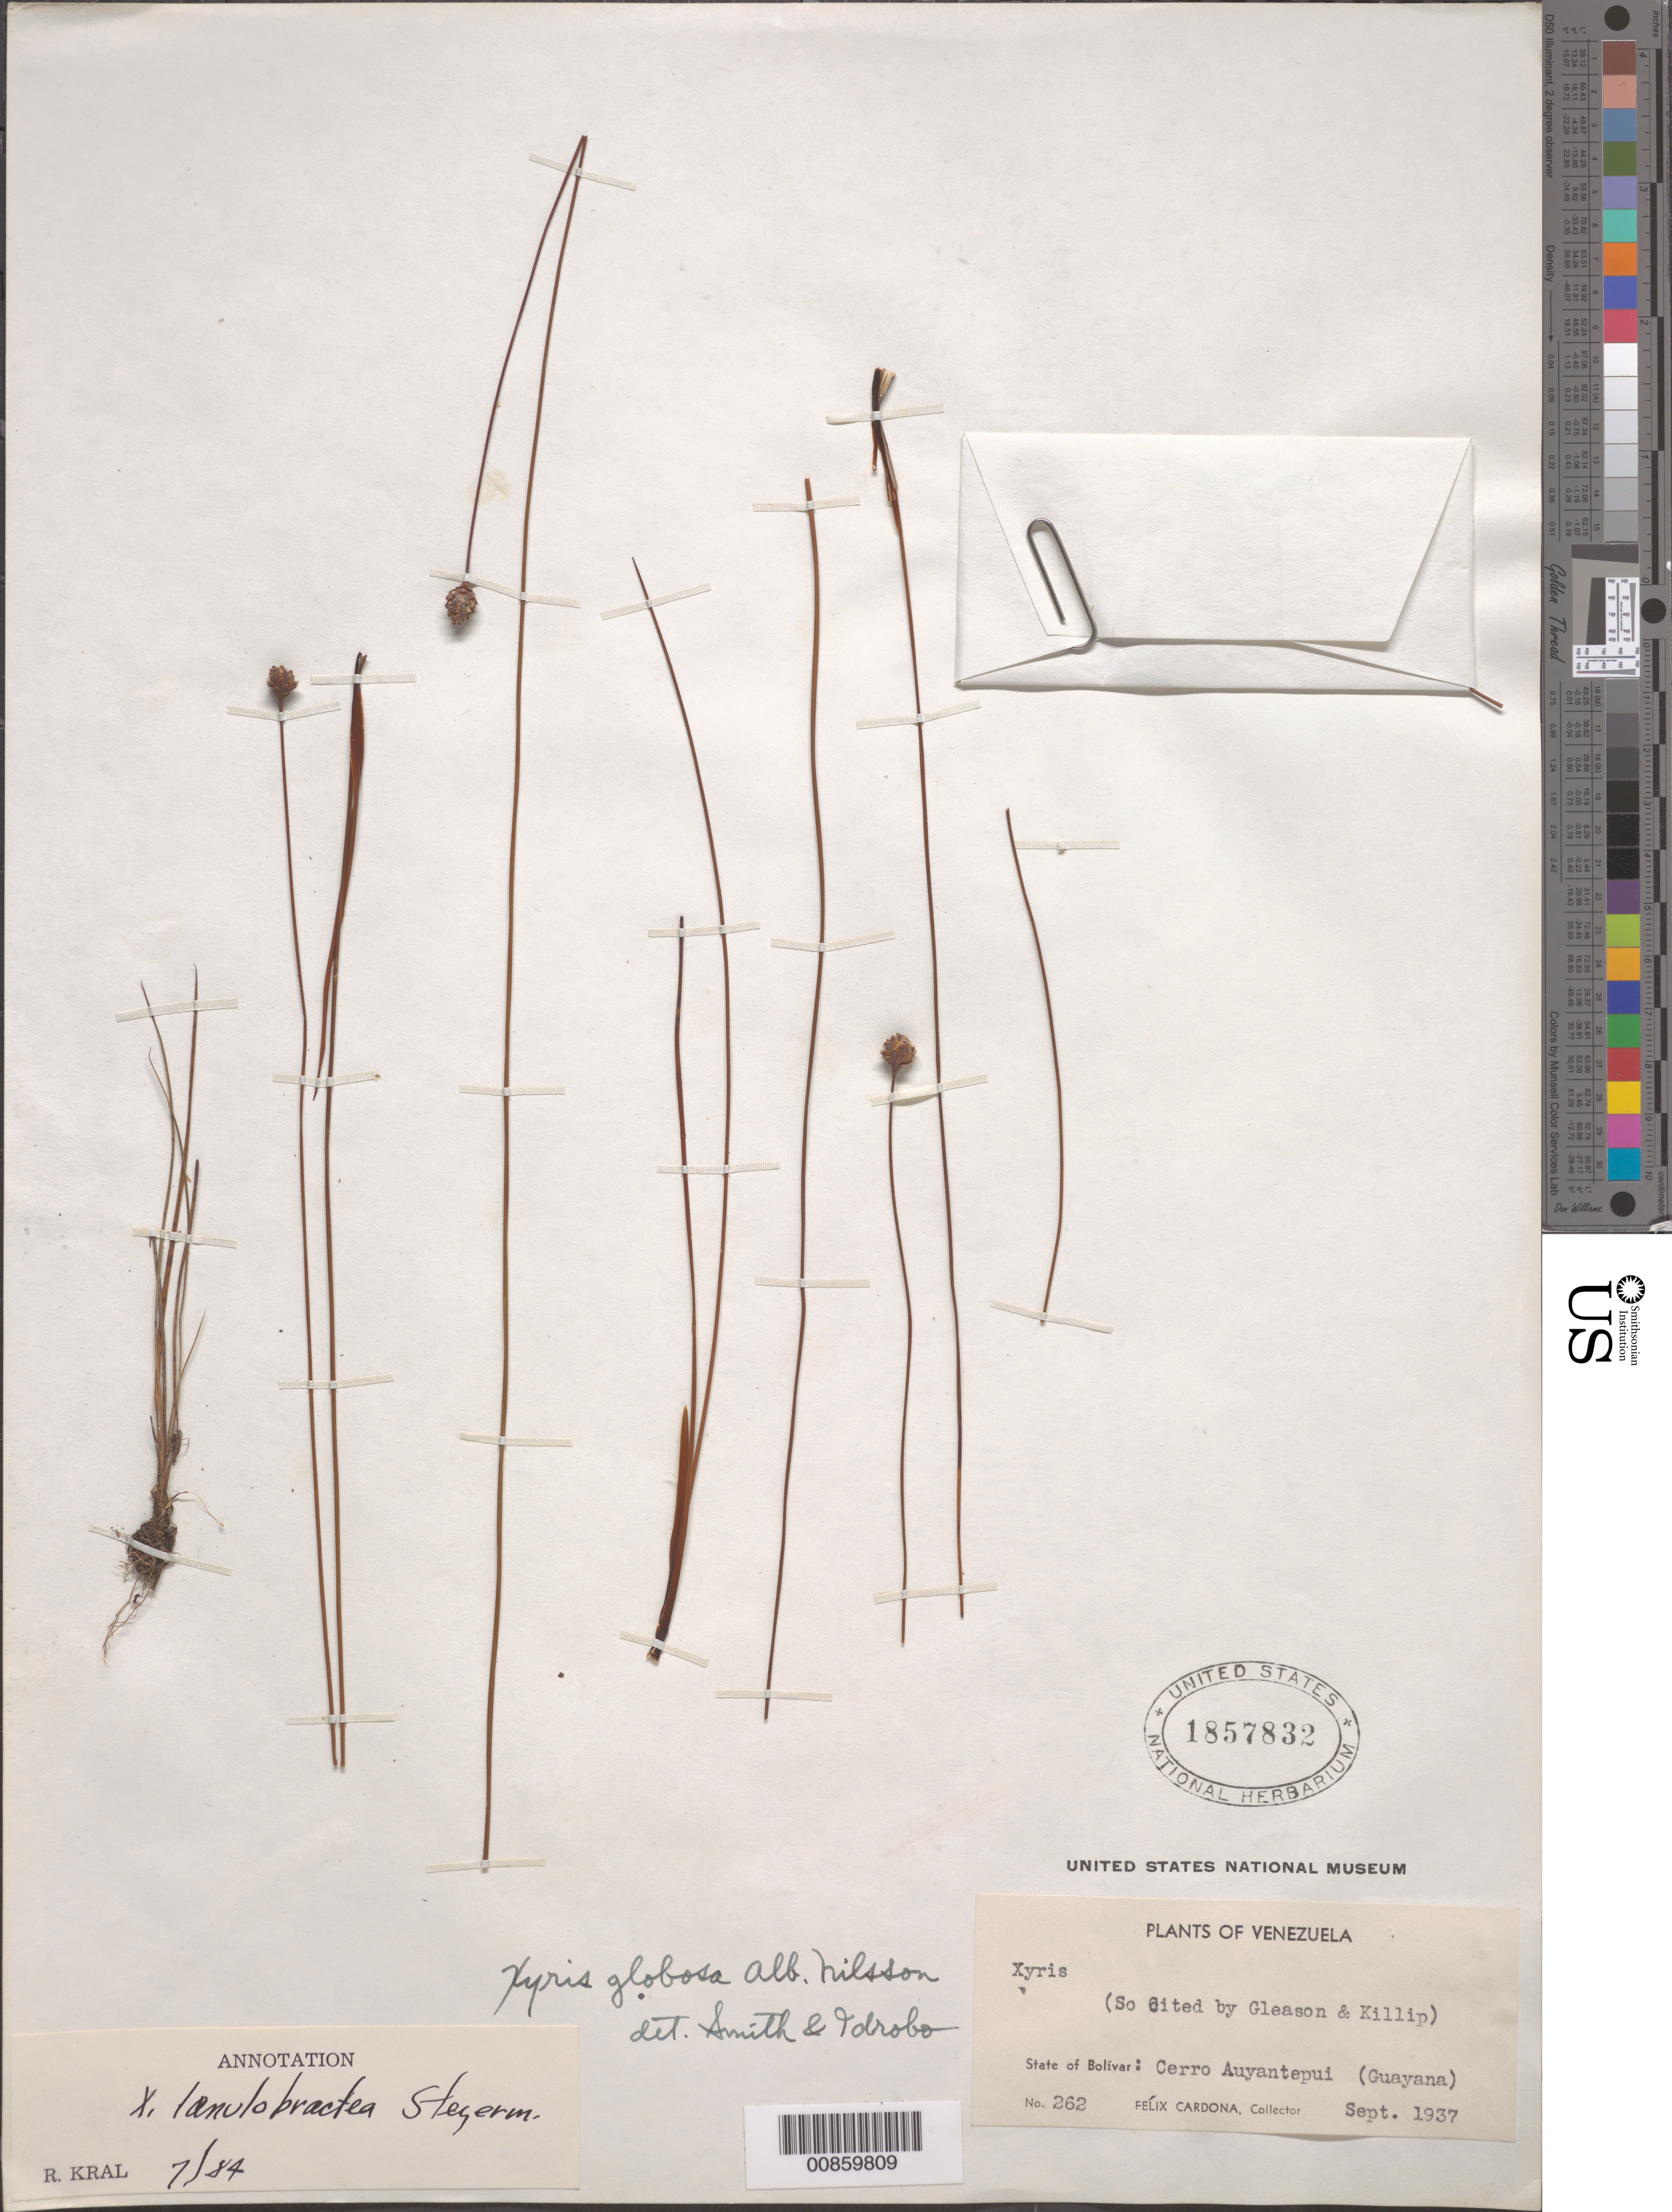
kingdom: Plantae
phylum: Tracheophyta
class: Liliopsida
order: Poales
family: Xyridaceae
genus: Xyris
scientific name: Xyris lanulobractea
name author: Steyerm.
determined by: Kral, Robert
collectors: F. Cardona Puig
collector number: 262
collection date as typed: Sep-37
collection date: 1937-09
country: Venezuela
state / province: Bolívar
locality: Cerro Auyantepuí, Alto Caroní, Guayana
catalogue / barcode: US 1857832